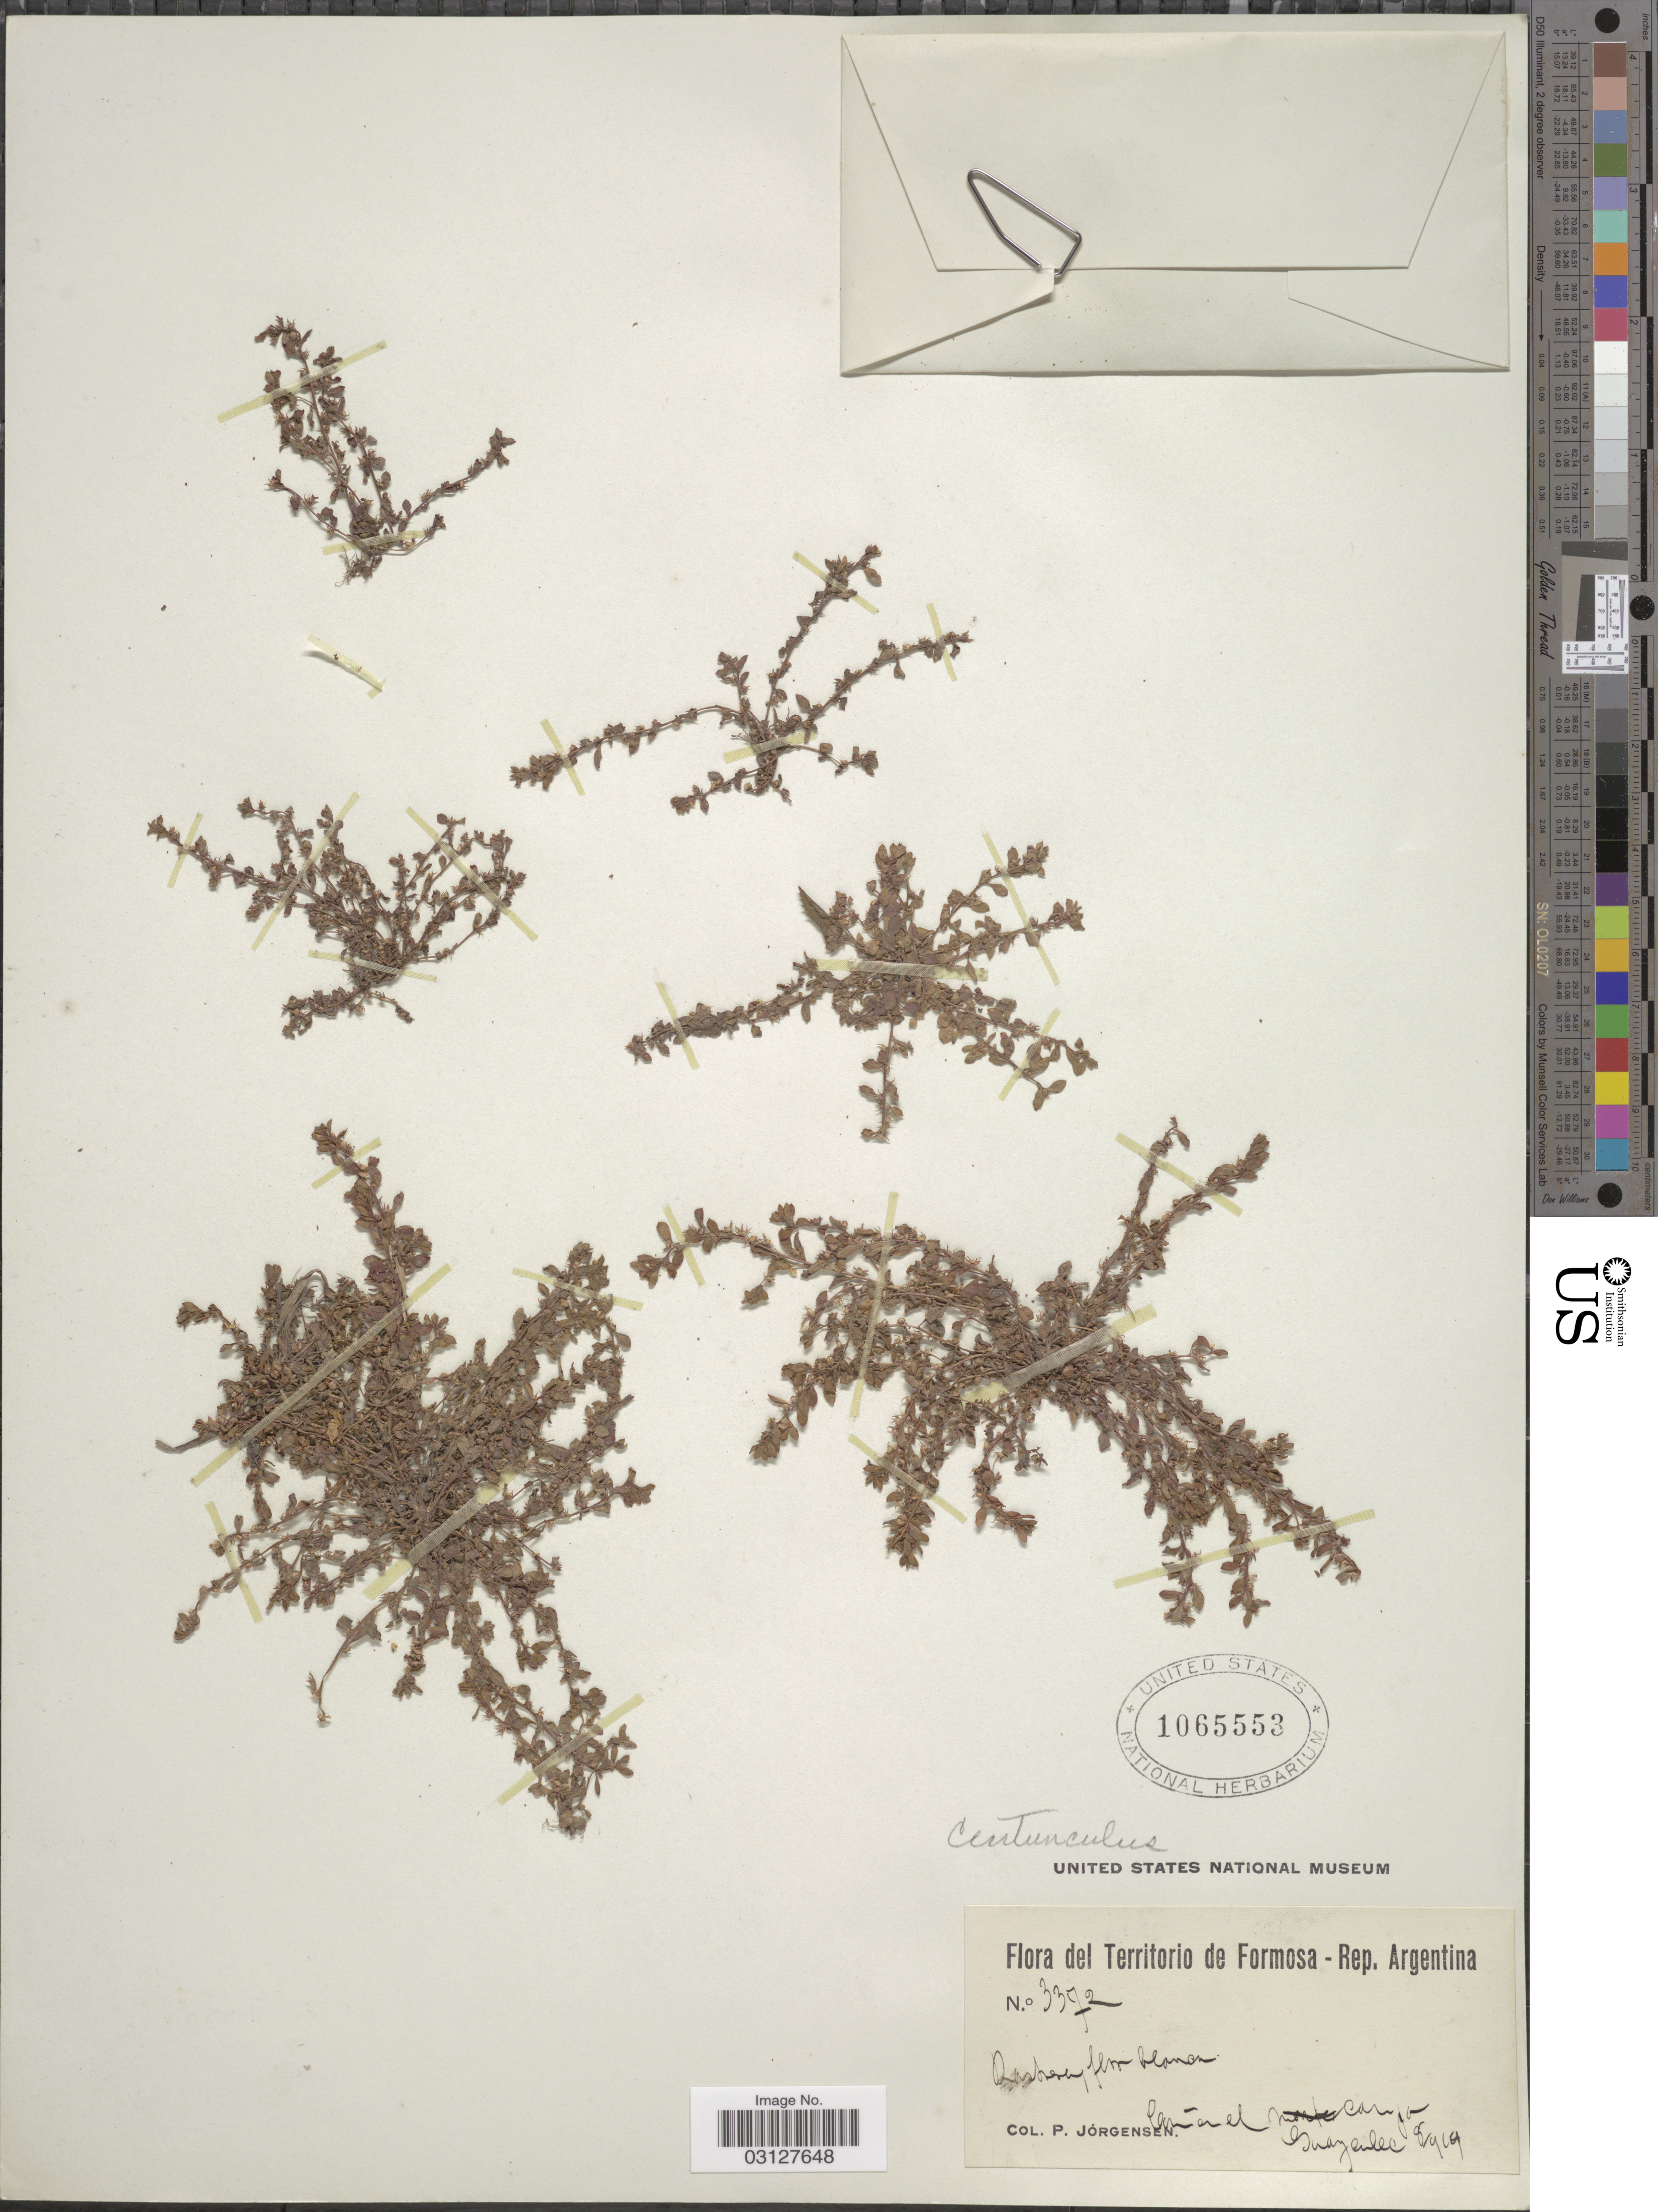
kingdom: Plantae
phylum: Tracheophyta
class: Magnoliopsida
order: Ericales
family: Primulaceae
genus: Anagallis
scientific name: Anagallis pumila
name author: Sw.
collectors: P. Jörgensen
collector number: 3372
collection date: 1919-08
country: Argentina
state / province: Formosa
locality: Territorio de Formosa, Rep. Argentina, Com en el Campo Guayenlec.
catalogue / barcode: US 1065553